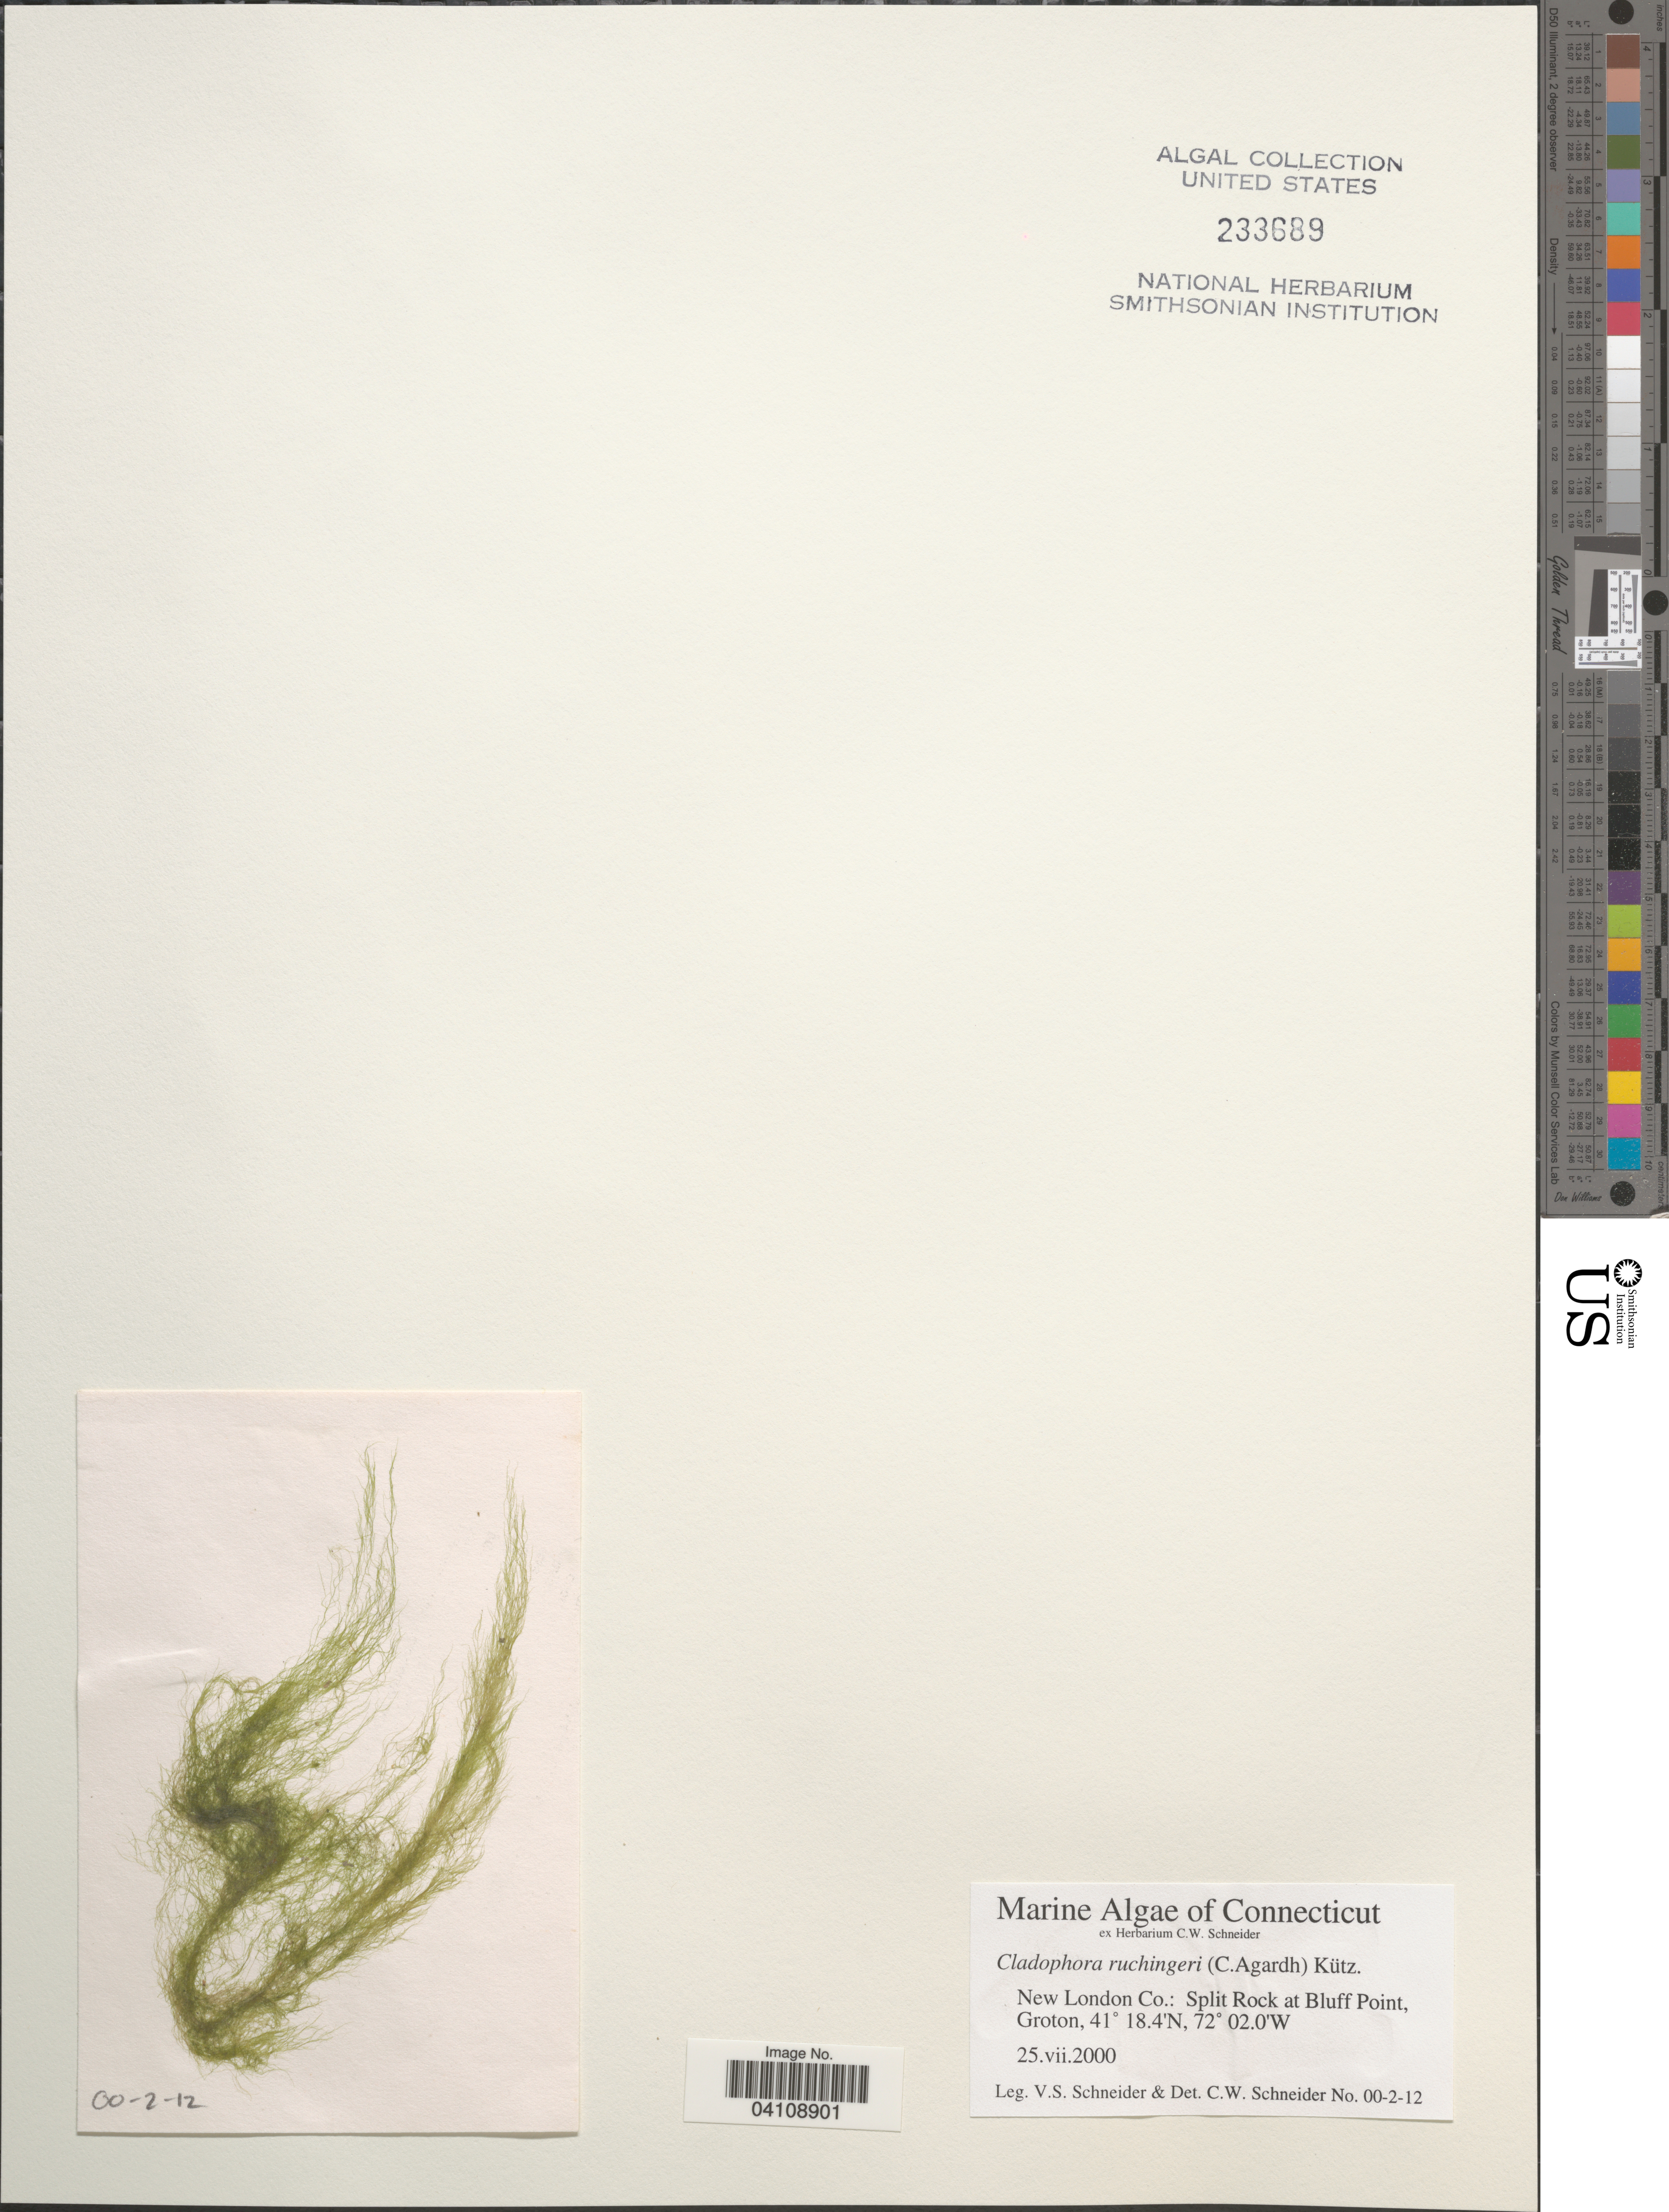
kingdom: Plantae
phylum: Chlorophyta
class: Ulvophyceae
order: Cladophorales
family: Cladophoraceae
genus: Cladophora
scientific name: Cladophora ruchingeri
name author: (C. Agardh) Kütz.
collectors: V. Schneider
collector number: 00-2-12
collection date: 2000-07-25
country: United States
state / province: Connecticut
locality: New London Co.: Split Rock at Bluff Point, Groton.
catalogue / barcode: US 233689